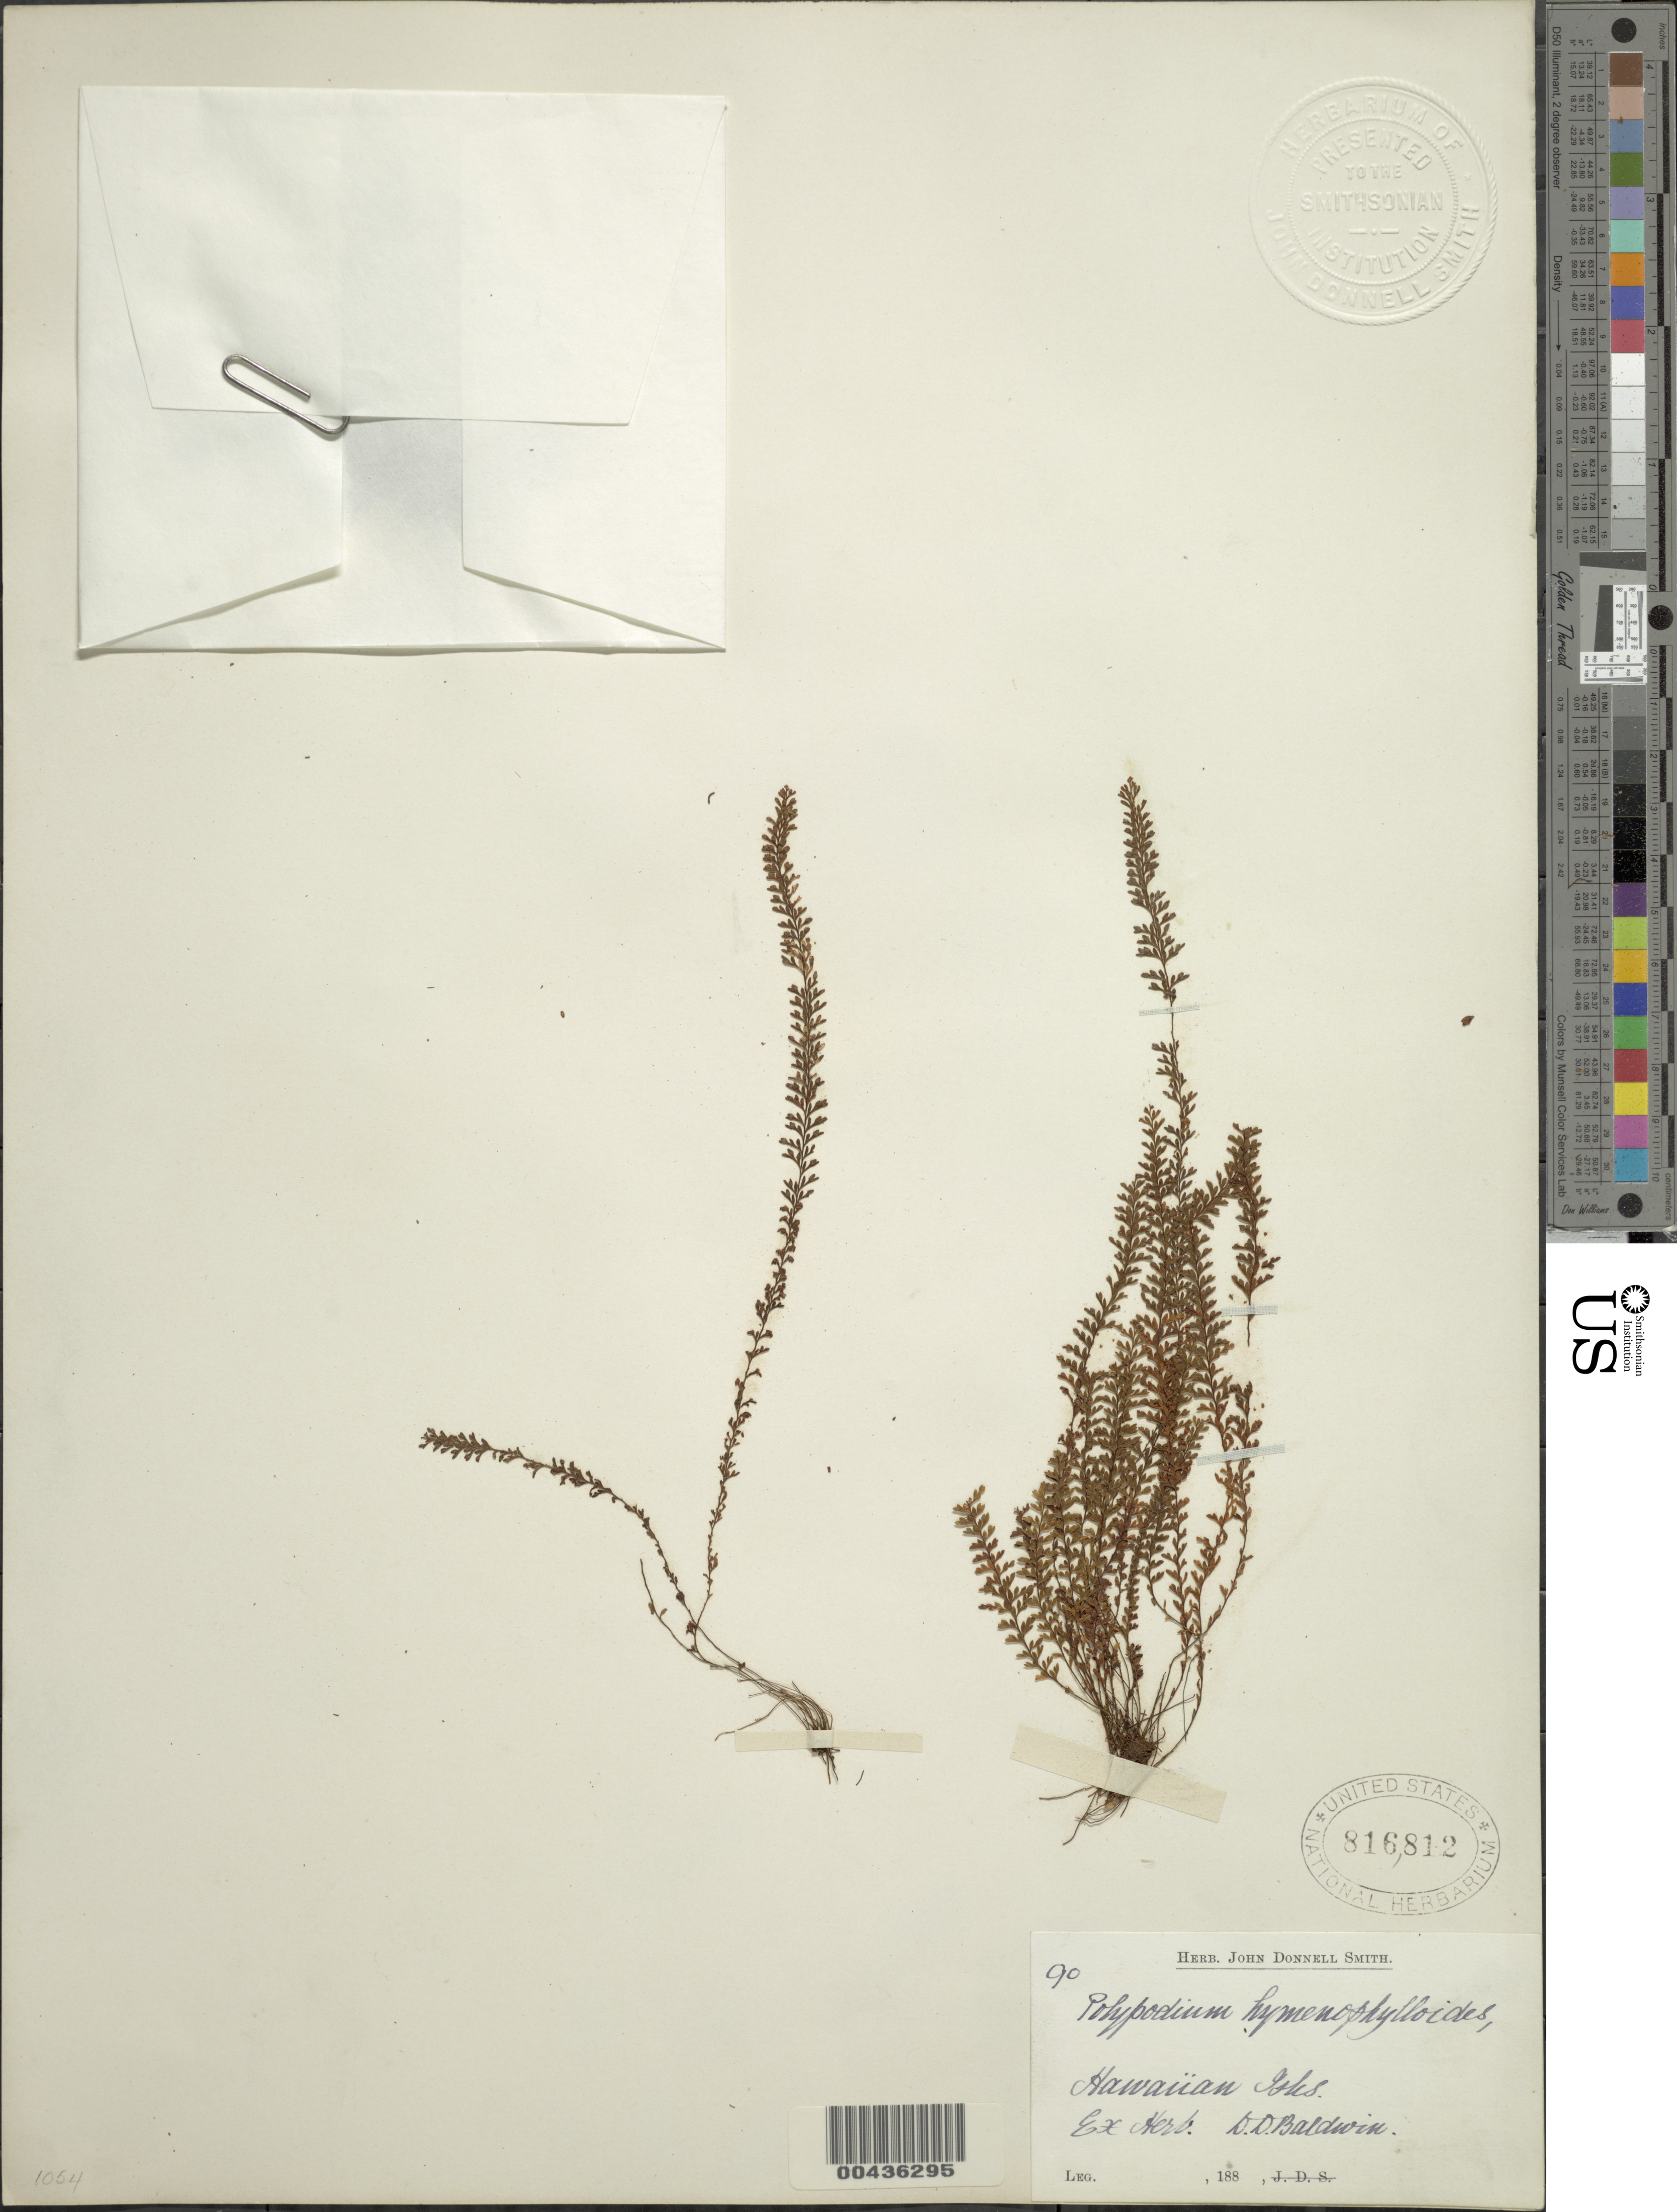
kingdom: Plantae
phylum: Tracheophyta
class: Polypodiopsida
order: Polypodiales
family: Polypodiaceae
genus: Adenophorus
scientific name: Adenophorus hymenophylloides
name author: (Kaulf.) Hook. & Grev.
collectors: D. Baldwin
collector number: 90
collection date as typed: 188-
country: United States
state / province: Hawaii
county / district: Hawaii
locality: Hawaiian Isles.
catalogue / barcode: US 816812